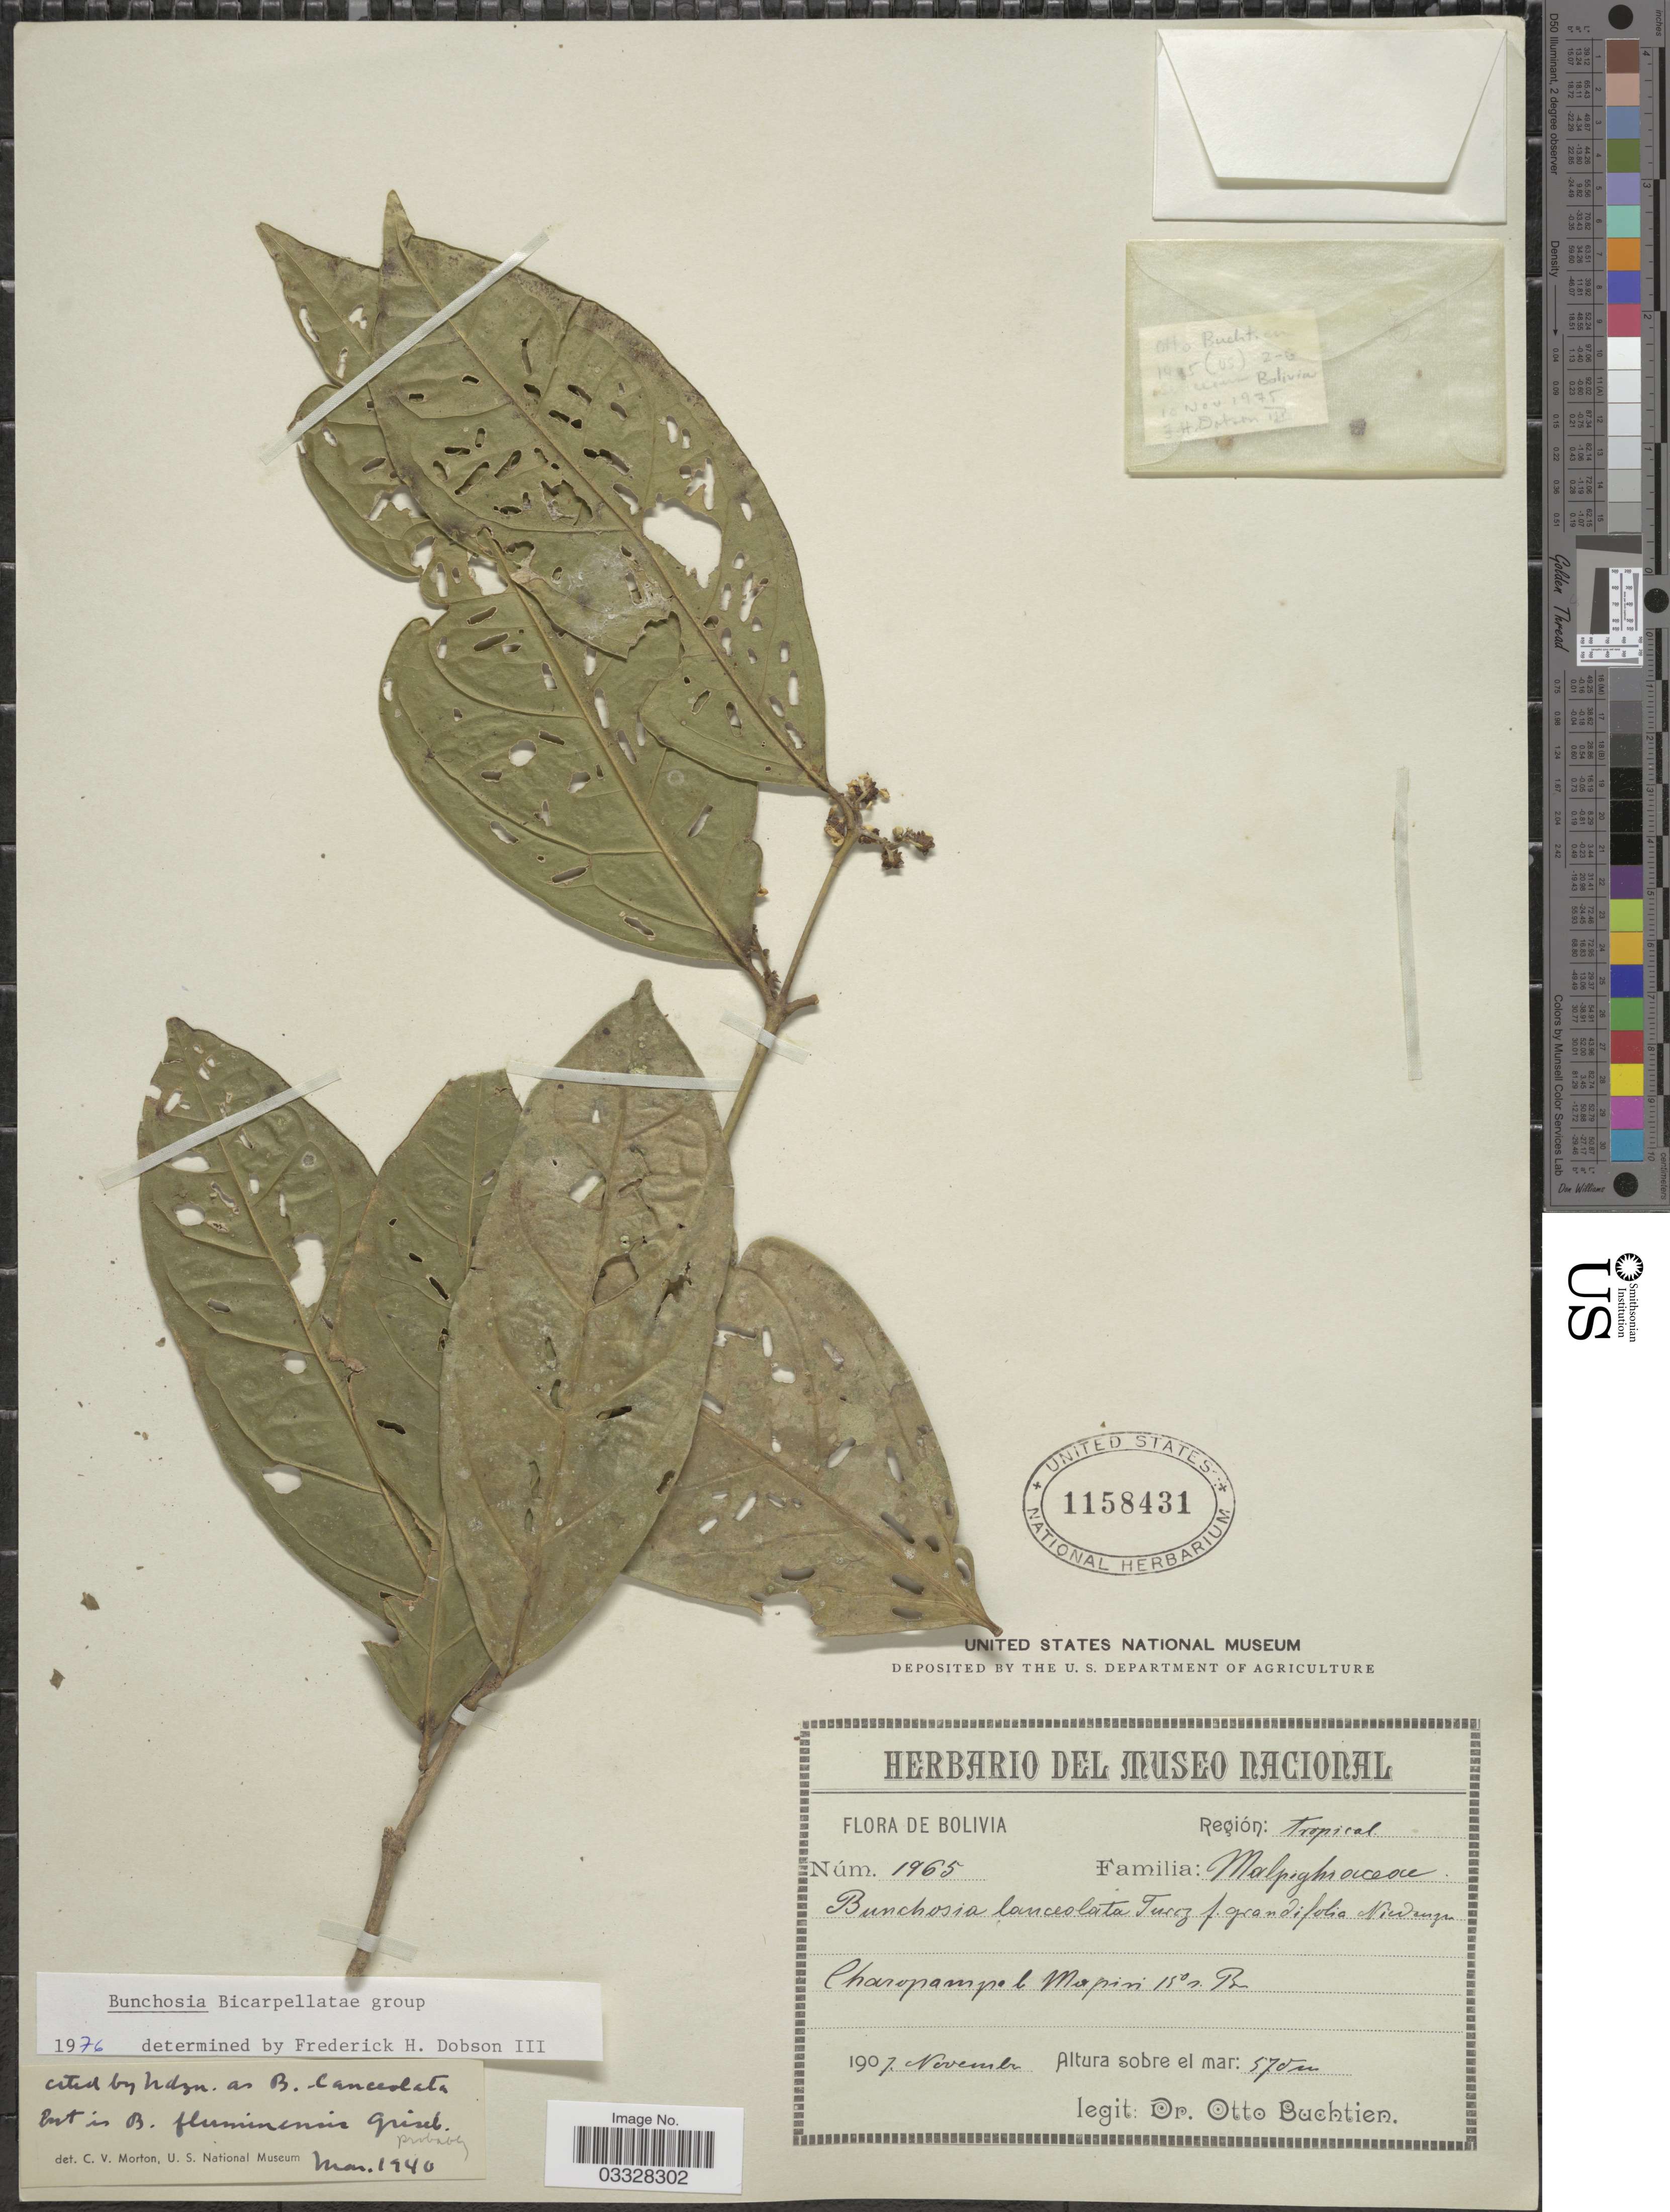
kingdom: Plantae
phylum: Tracheophyta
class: Magnoliopsida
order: Malpighiales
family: Malpighiaceae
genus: Bunchosia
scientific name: Bunchosia lanceolata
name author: Turcz.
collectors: O. Buchtien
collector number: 1965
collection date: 1907-11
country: Bolivia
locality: Región: Tropical. Charopampa l. Mapiri 15°s. Br.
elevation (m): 570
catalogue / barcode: US 1158431